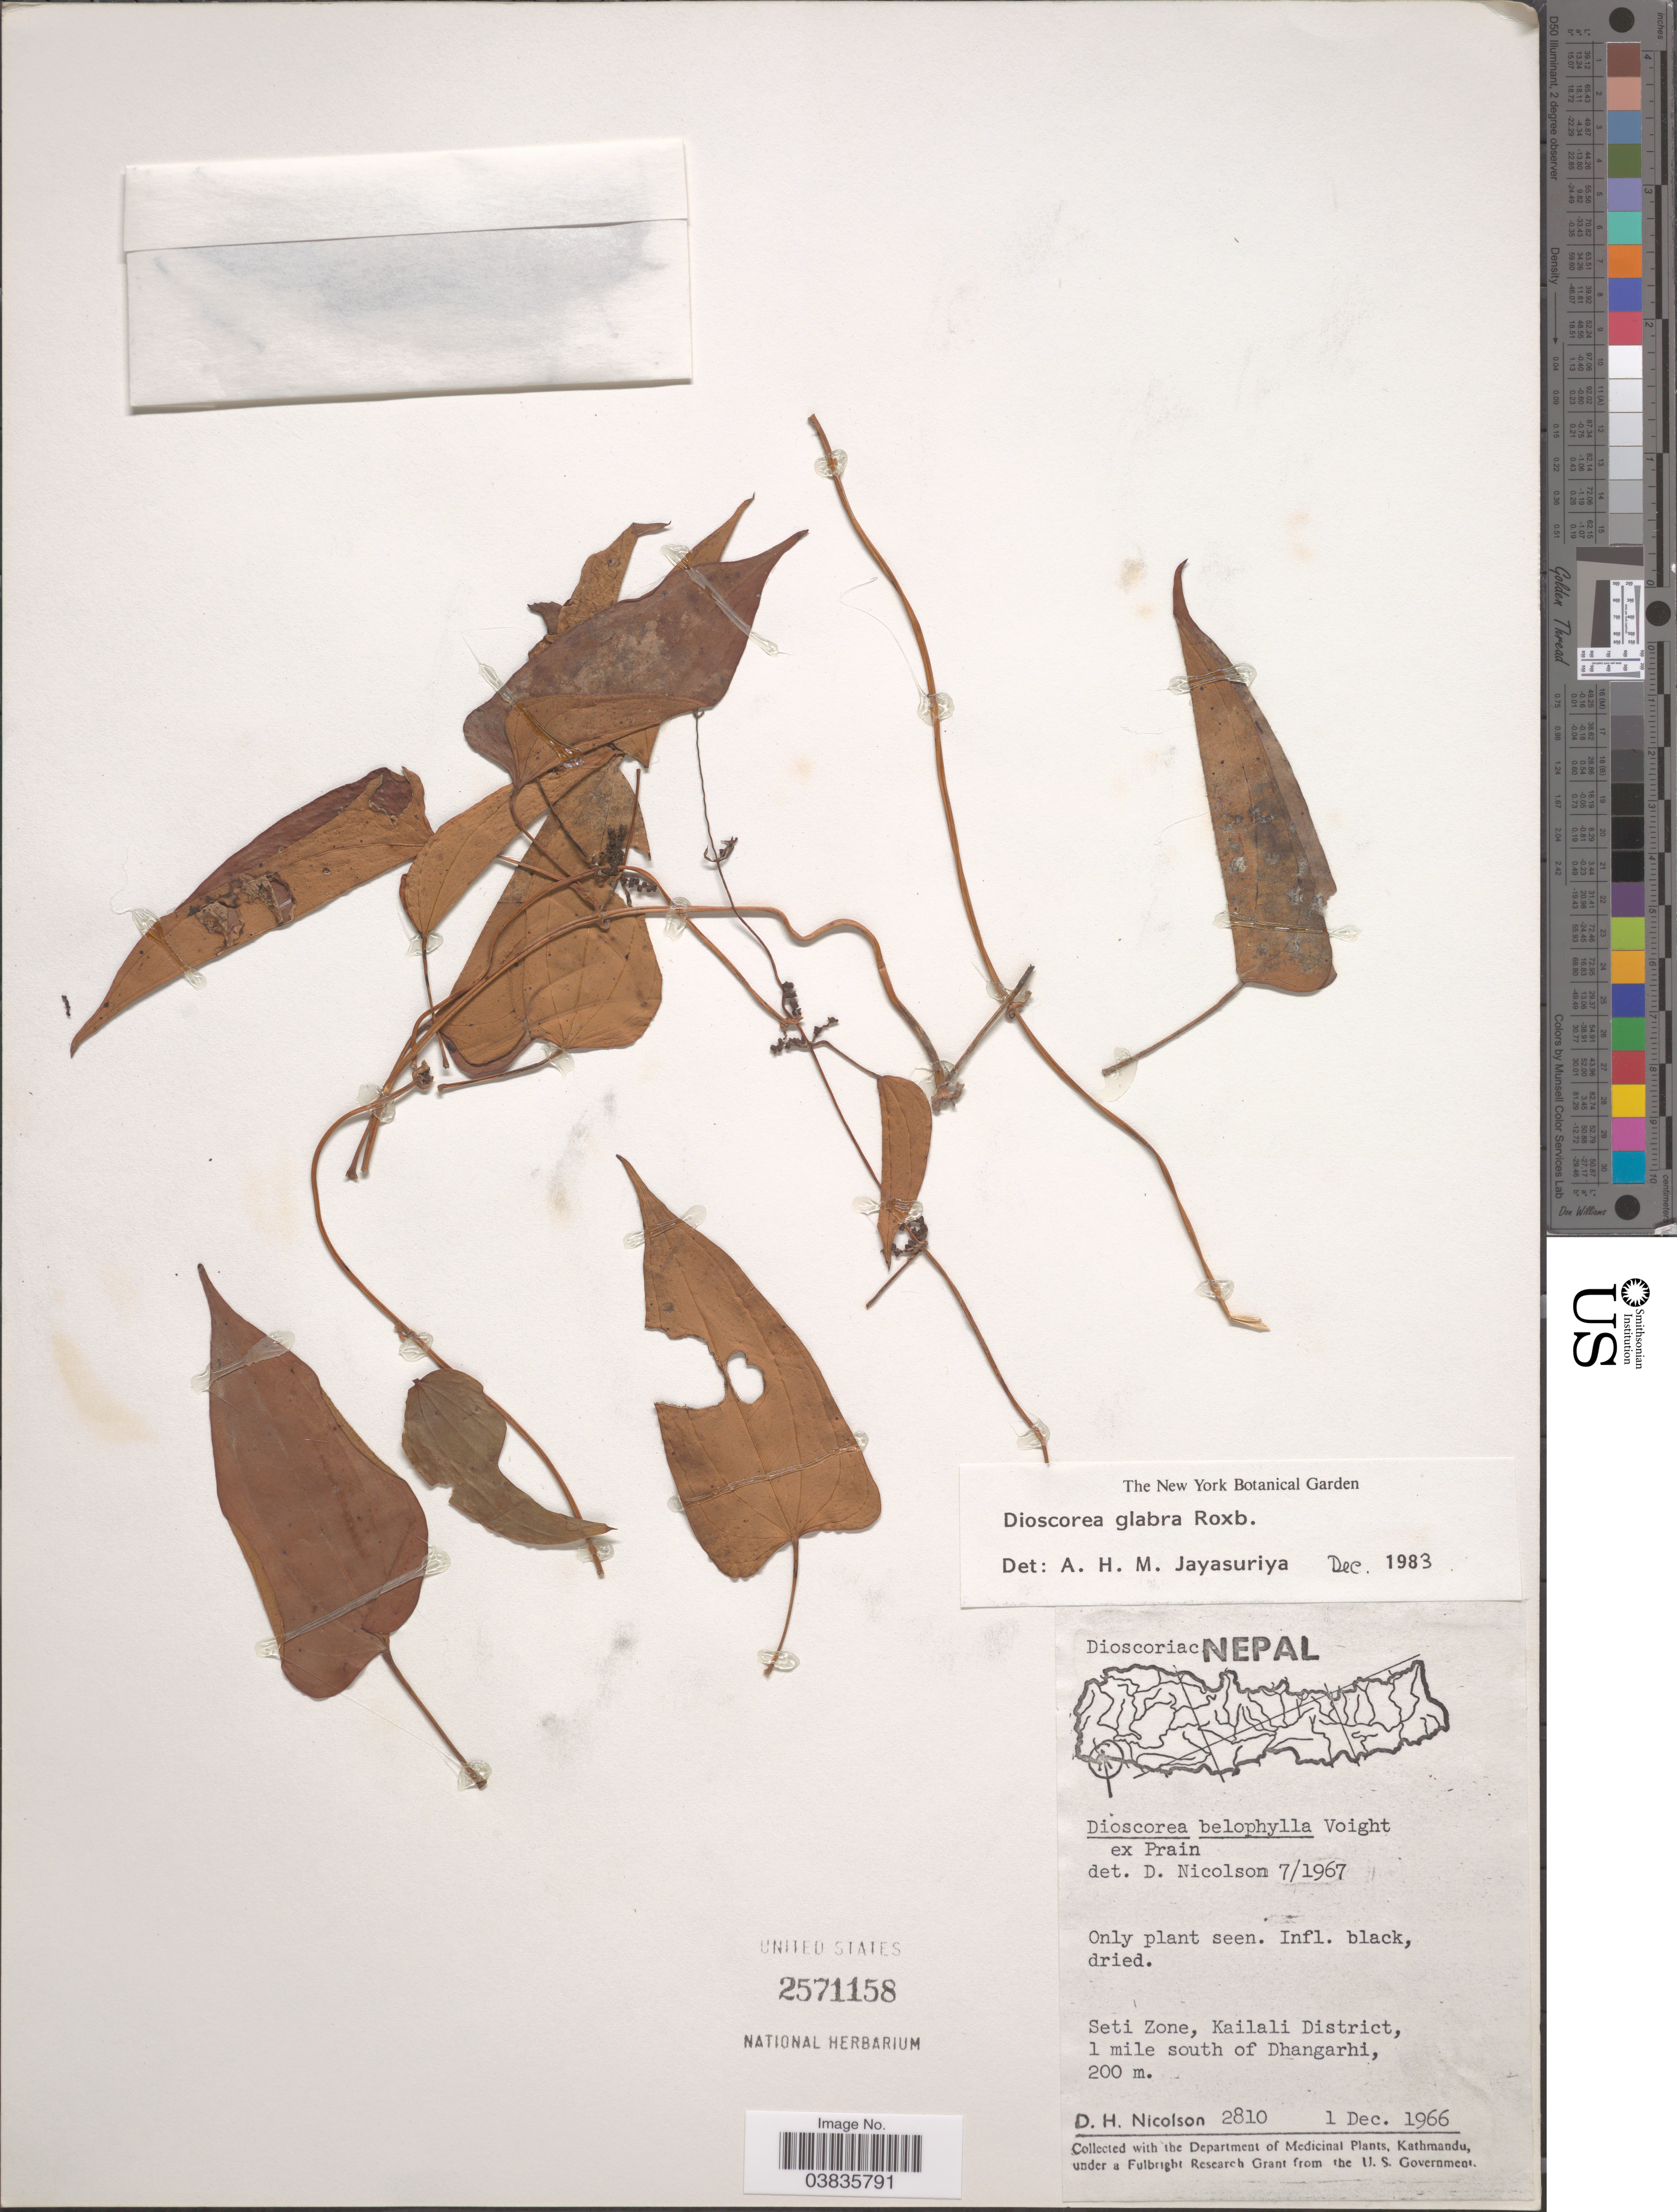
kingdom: Plantae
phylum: Tracheophyta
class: Liliopsida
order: Dioscoreales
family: Dioscoreaceae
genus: Dioscorea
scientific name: Dioscorea glabra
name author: Roxb.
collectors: D. H. Nicolson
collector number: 2810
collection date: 1966-12-01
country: Nepal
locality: Seti Zone, Kailali District, 1 mile south of Dhangarhi.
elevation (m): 200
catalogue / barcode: US 2571158